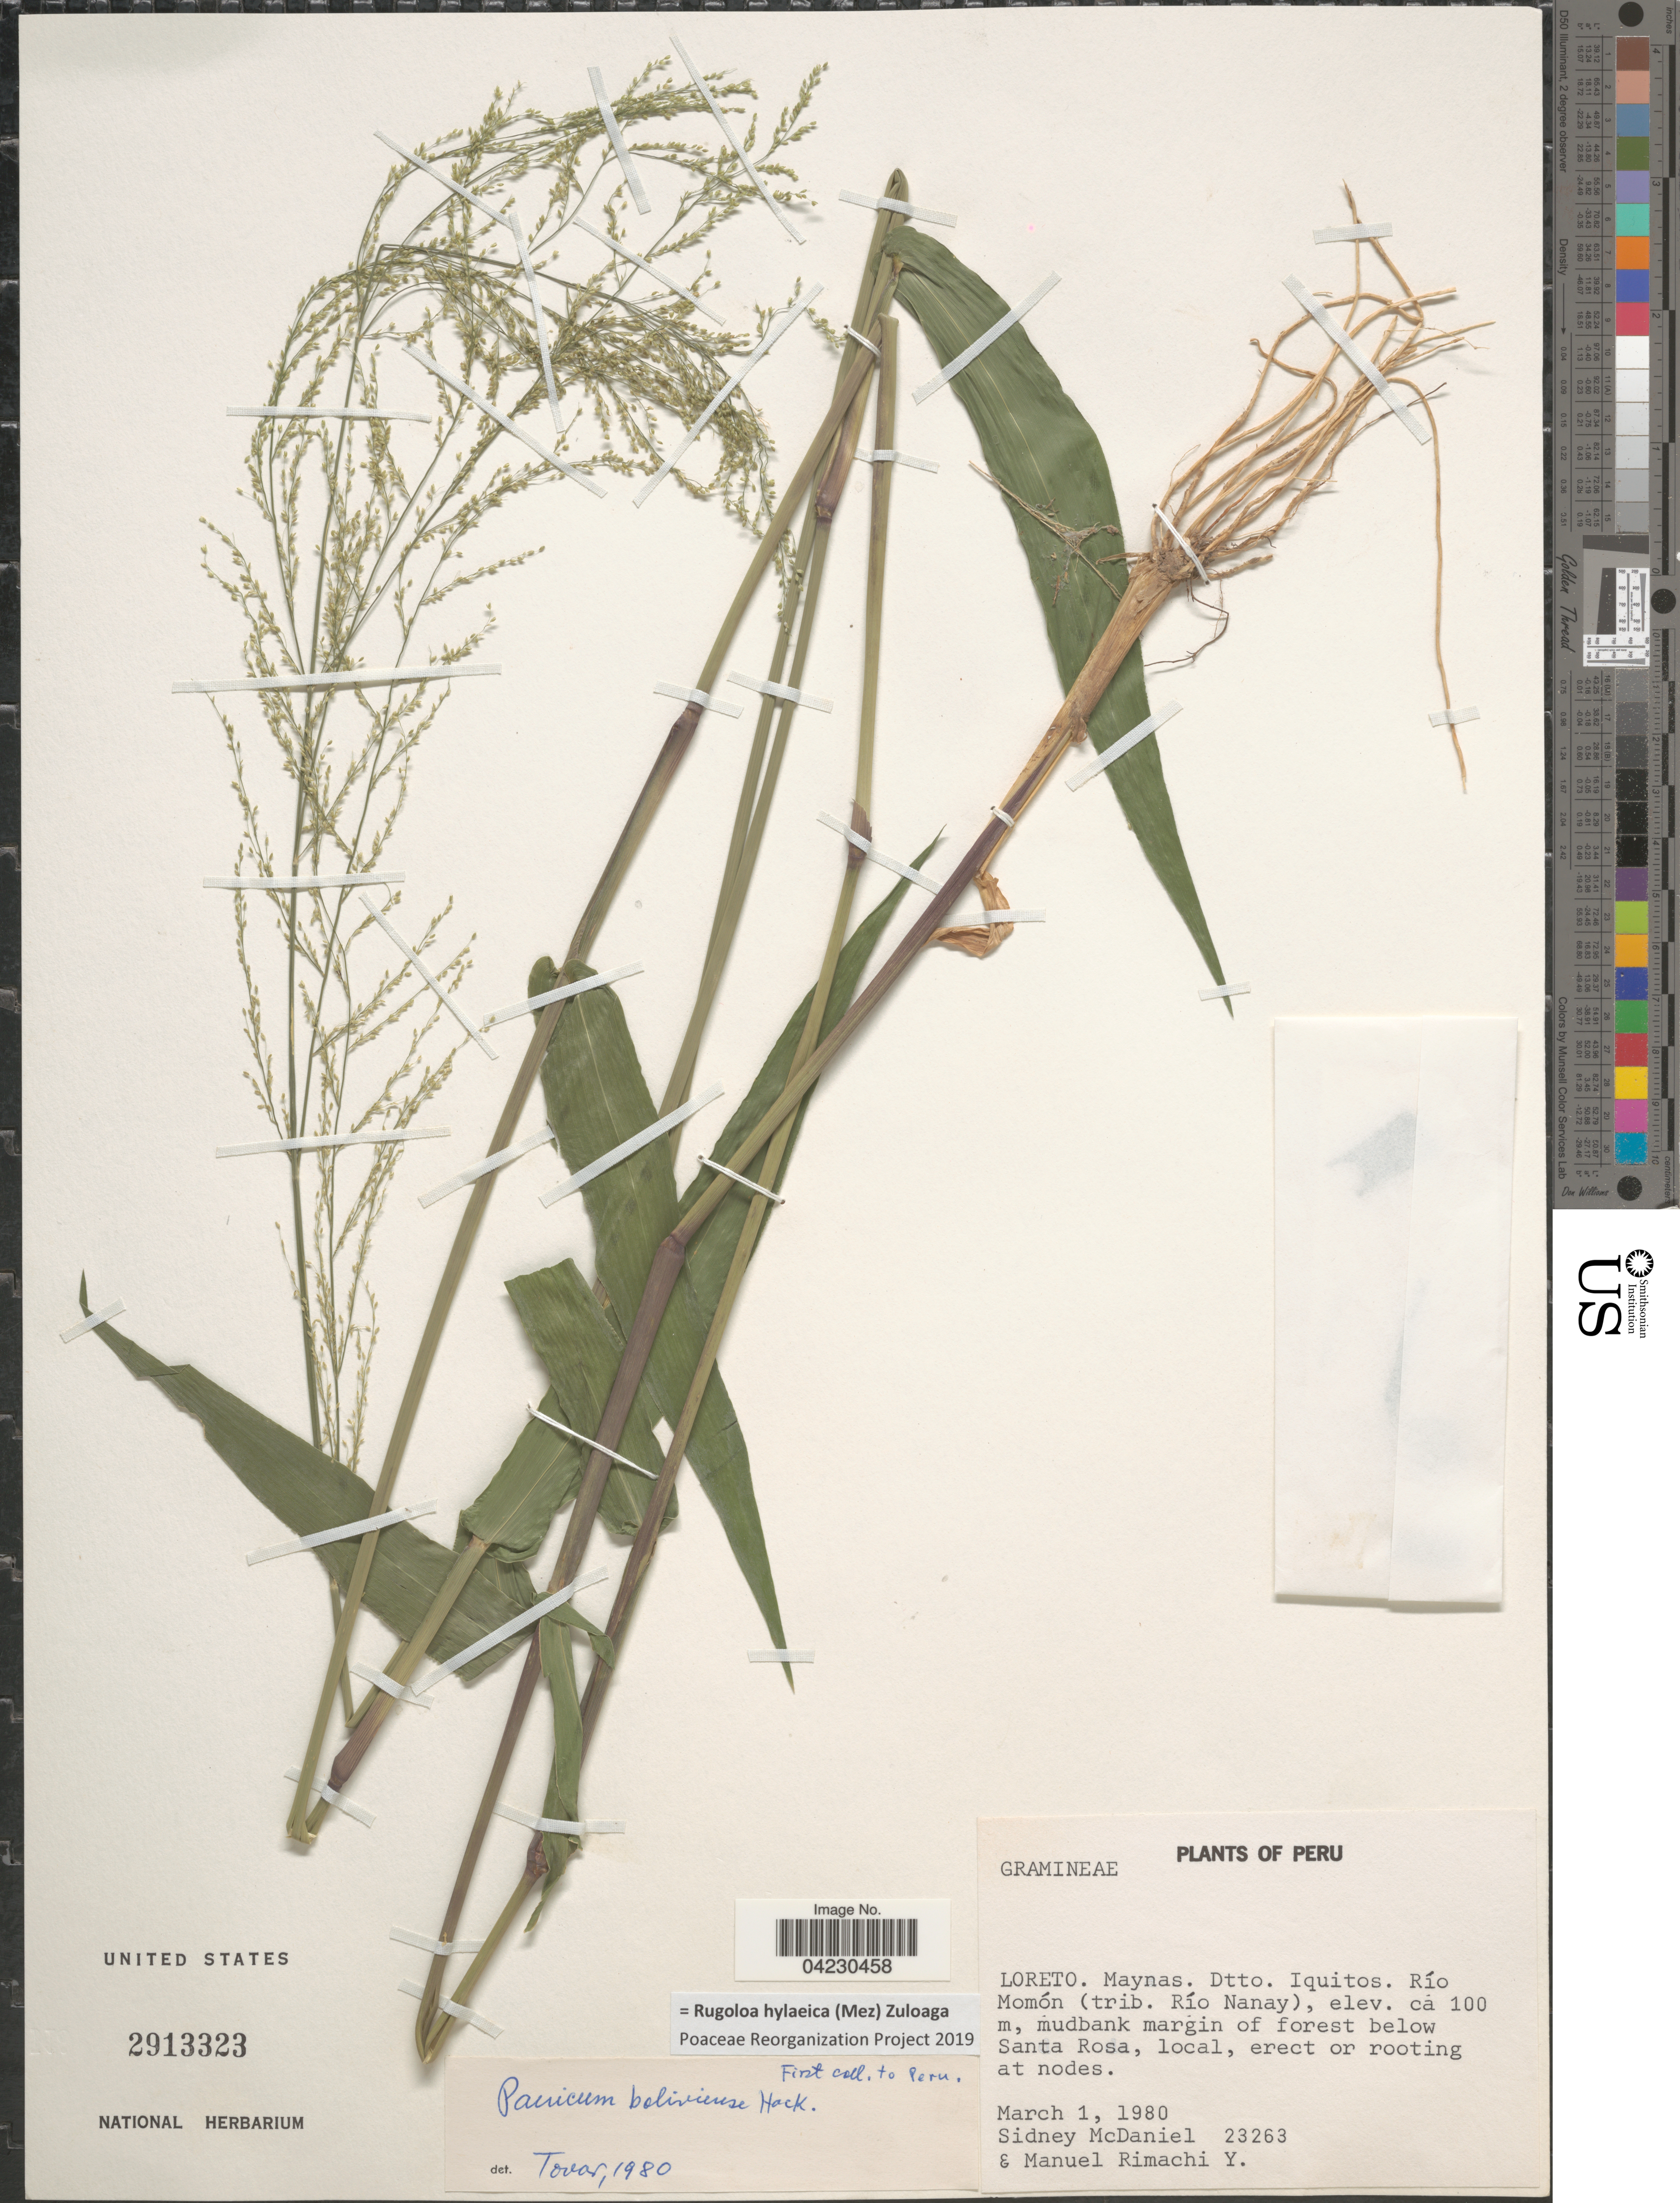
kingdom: Plantae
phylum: Tracheophyta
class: Liliopsida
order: Poales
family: Poaceae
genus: Rugoloa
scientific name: Rugoloa hylaeica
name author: (Mez) Zuloaga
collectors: S. McDaniel & M. Rimachi Y.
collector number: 23263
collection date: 1980-03-01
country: Peru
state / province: Loreto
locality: Maynas. Dtto. Iquitos. Río Momón (trib. Río Nanay). Mudbank margin of forest below Santa Rosa.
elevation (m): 100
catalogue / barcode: US 2913323